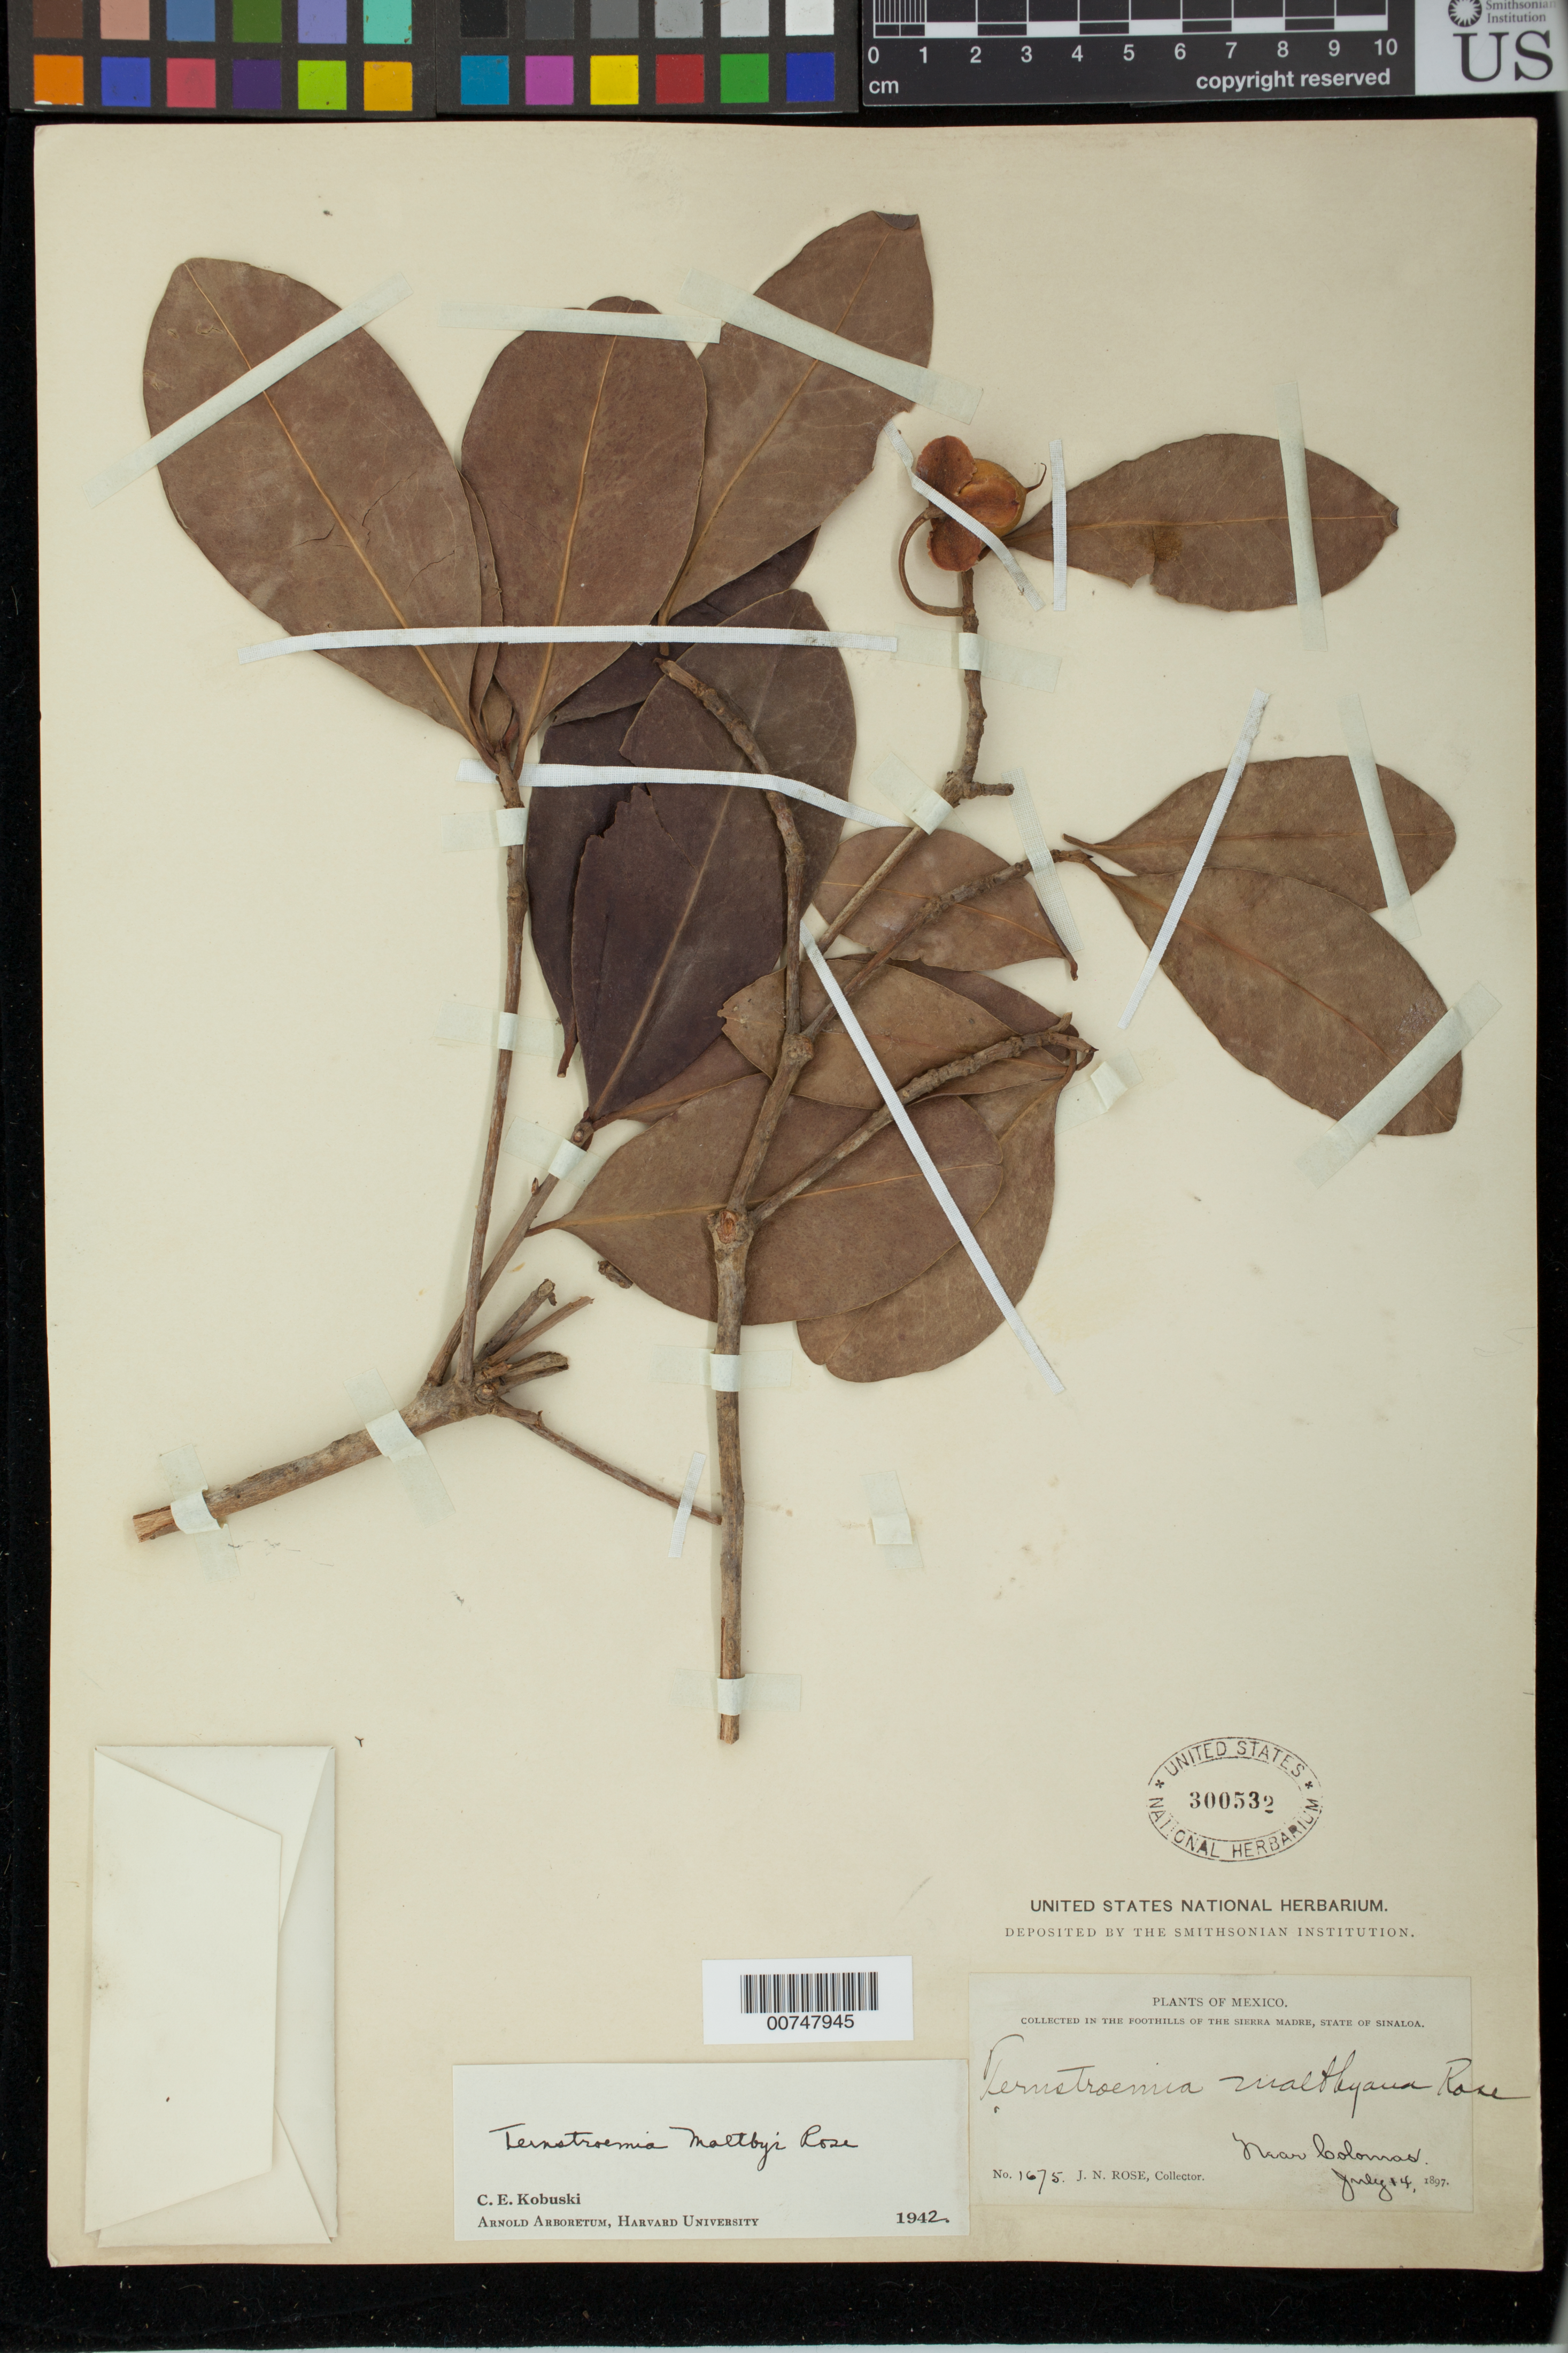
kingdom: Plantae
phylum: Tracheophyta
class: Magnoliopsida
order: Ericales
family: Pentaphylacaceae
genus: Ternstroemia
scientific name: Ternstroemia maltbyi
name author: Rose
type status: Syntype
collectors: J. N. Rose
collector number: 1675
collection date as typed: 14 Jul 1897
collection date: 1897-07-14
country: Mexico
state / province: Sinaloa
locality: Foothills of the Sierra Madre, near Colomas.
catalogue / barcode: US 300532